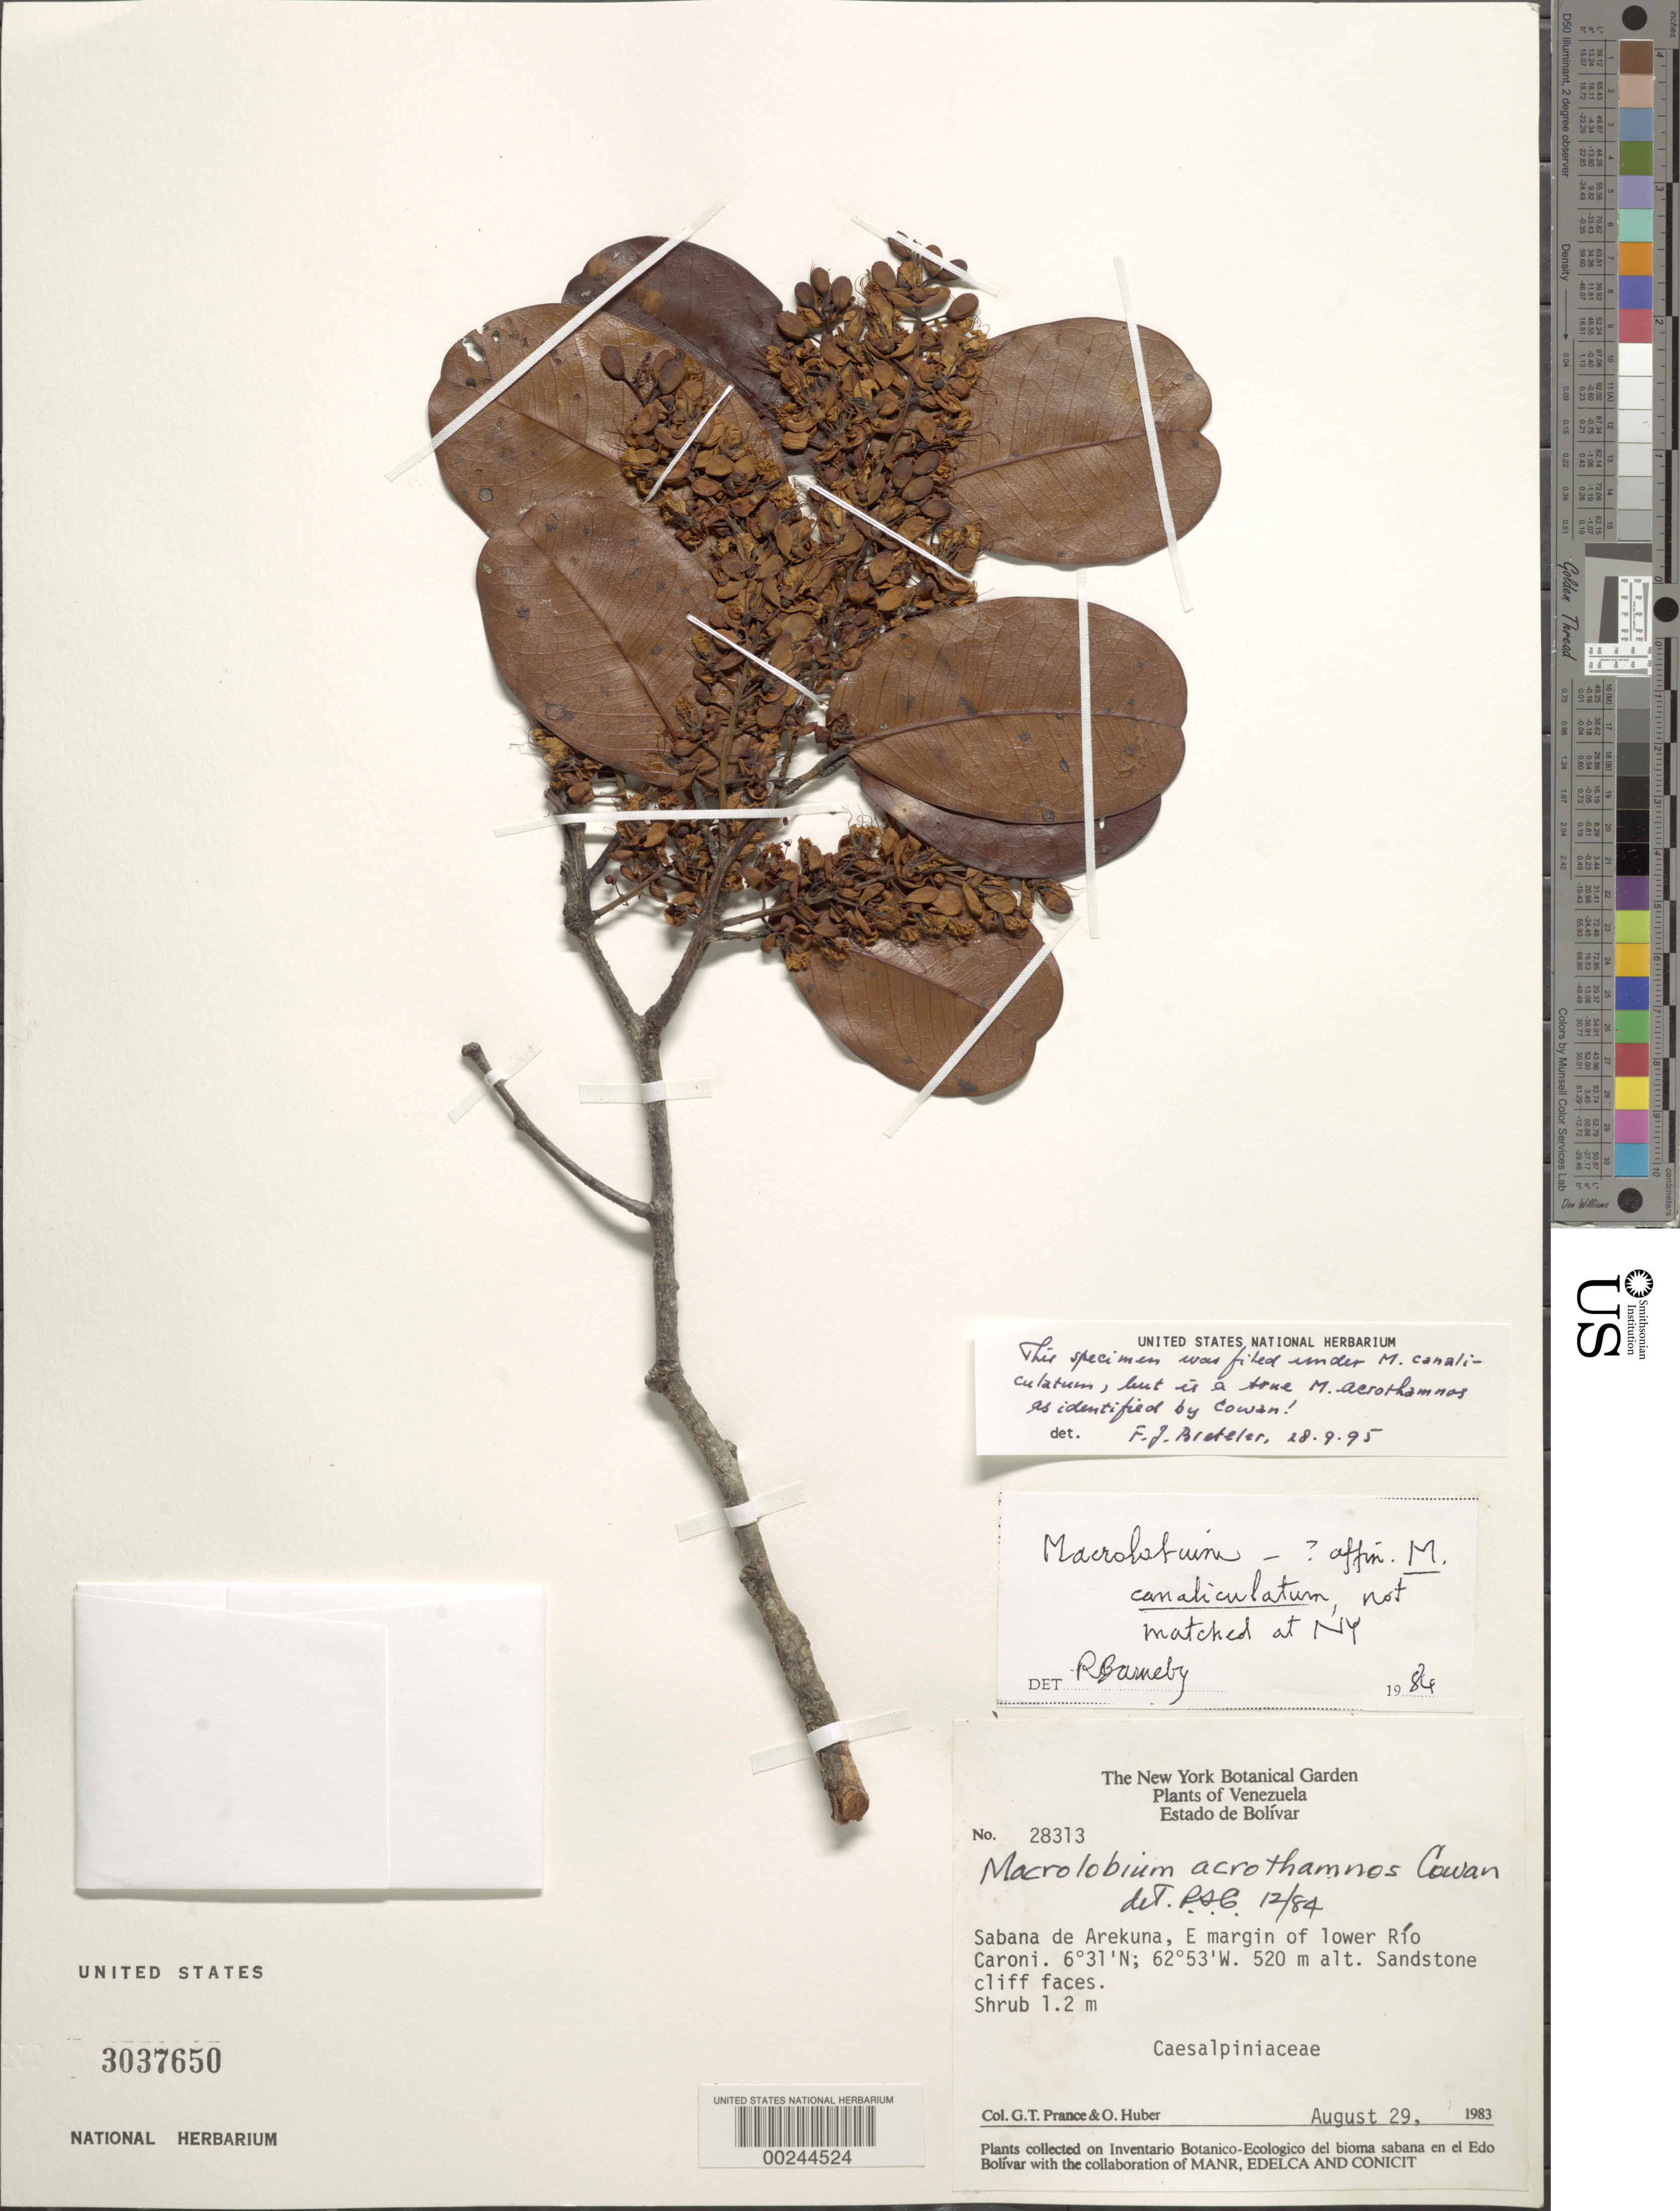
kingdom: Plantae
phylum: Tracheophyta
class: Magnoliopsida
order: Fabales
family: Fabaceae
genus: Macrolobium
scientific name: Macrolobium acrothamnos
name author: R.S. Cowan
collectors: G. T. Prance & O. Huber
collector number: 28313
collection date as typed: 29 Aug 1983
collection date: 1983-08-29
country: Venezuela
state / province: Bolivar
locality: Sabana de arekuna, e margin of lower rio caroni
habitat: Sandstone cliff faces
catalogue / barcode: US 3037650